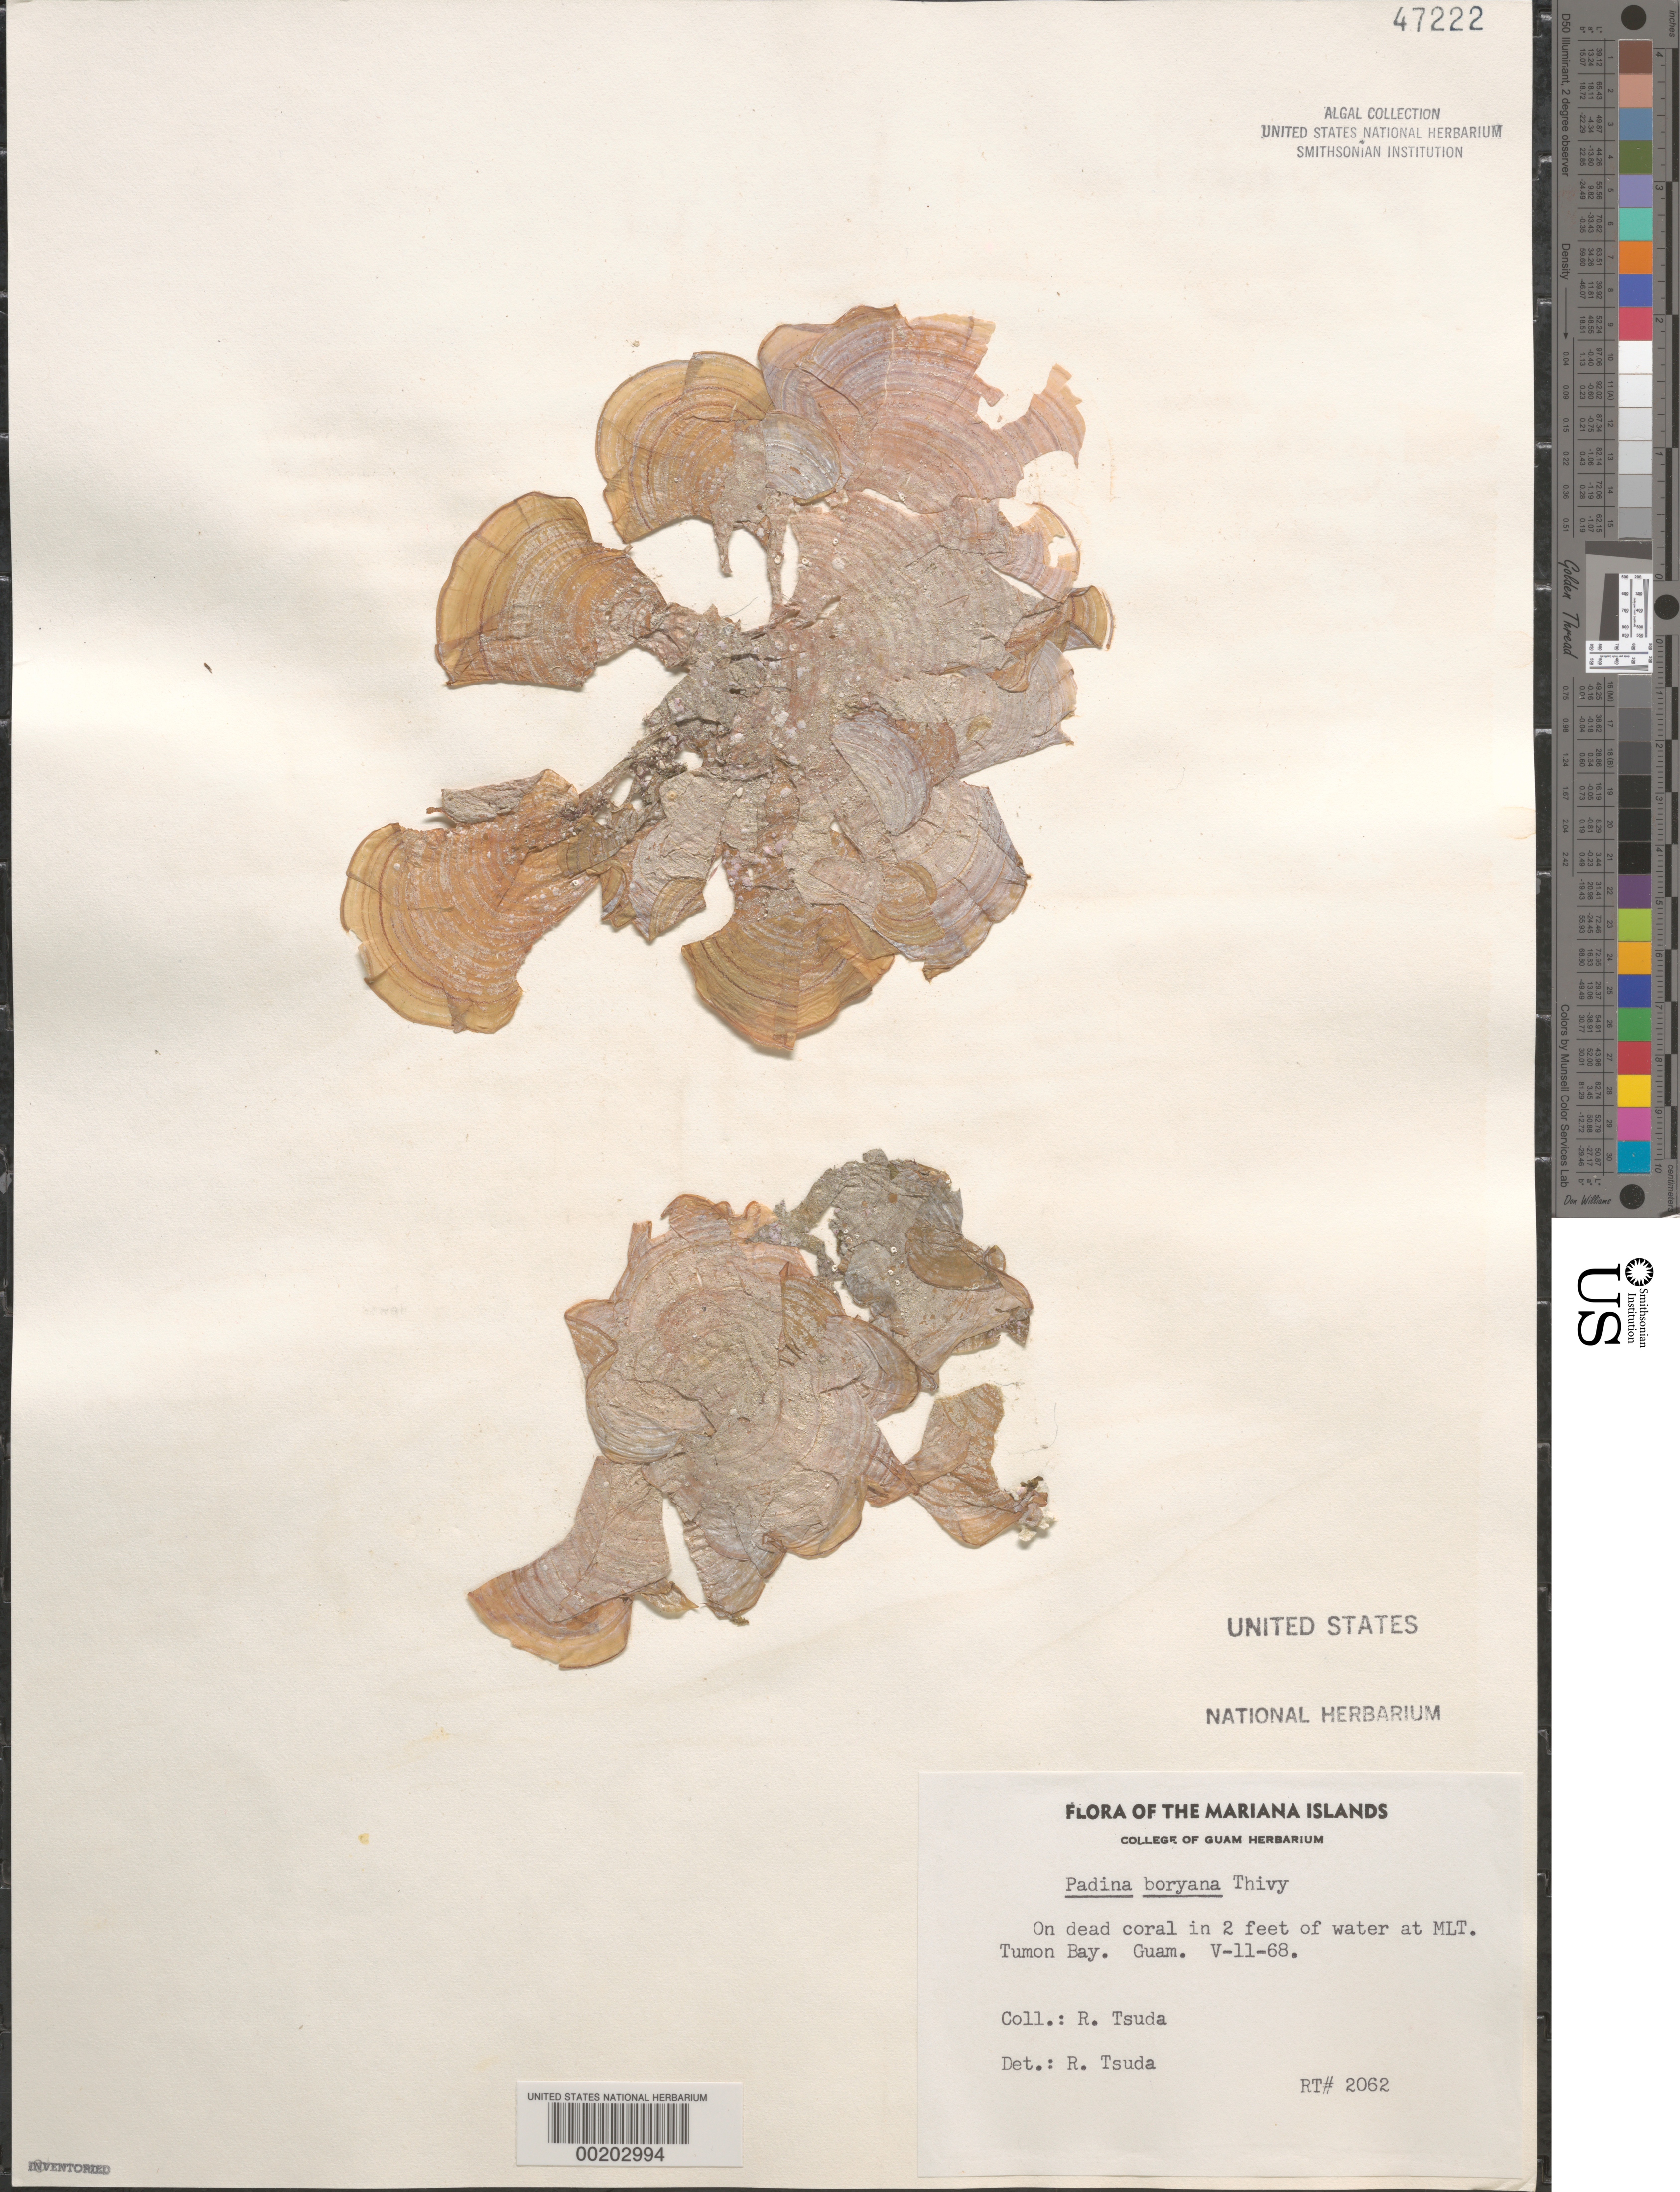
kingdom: Chromista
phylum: Ochrophyta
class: Phaeophyceae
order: Dictyotales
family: Dictyotaceae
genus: Padina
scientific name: Padina boryana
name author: Thivy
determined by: Tsuda, R. T.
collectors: R. Tsuda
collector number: Rt 2062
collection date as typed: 11 May 1968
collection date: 1968-05-11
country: Guam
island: Guam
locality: Tumon Bay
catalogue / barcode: US 47222